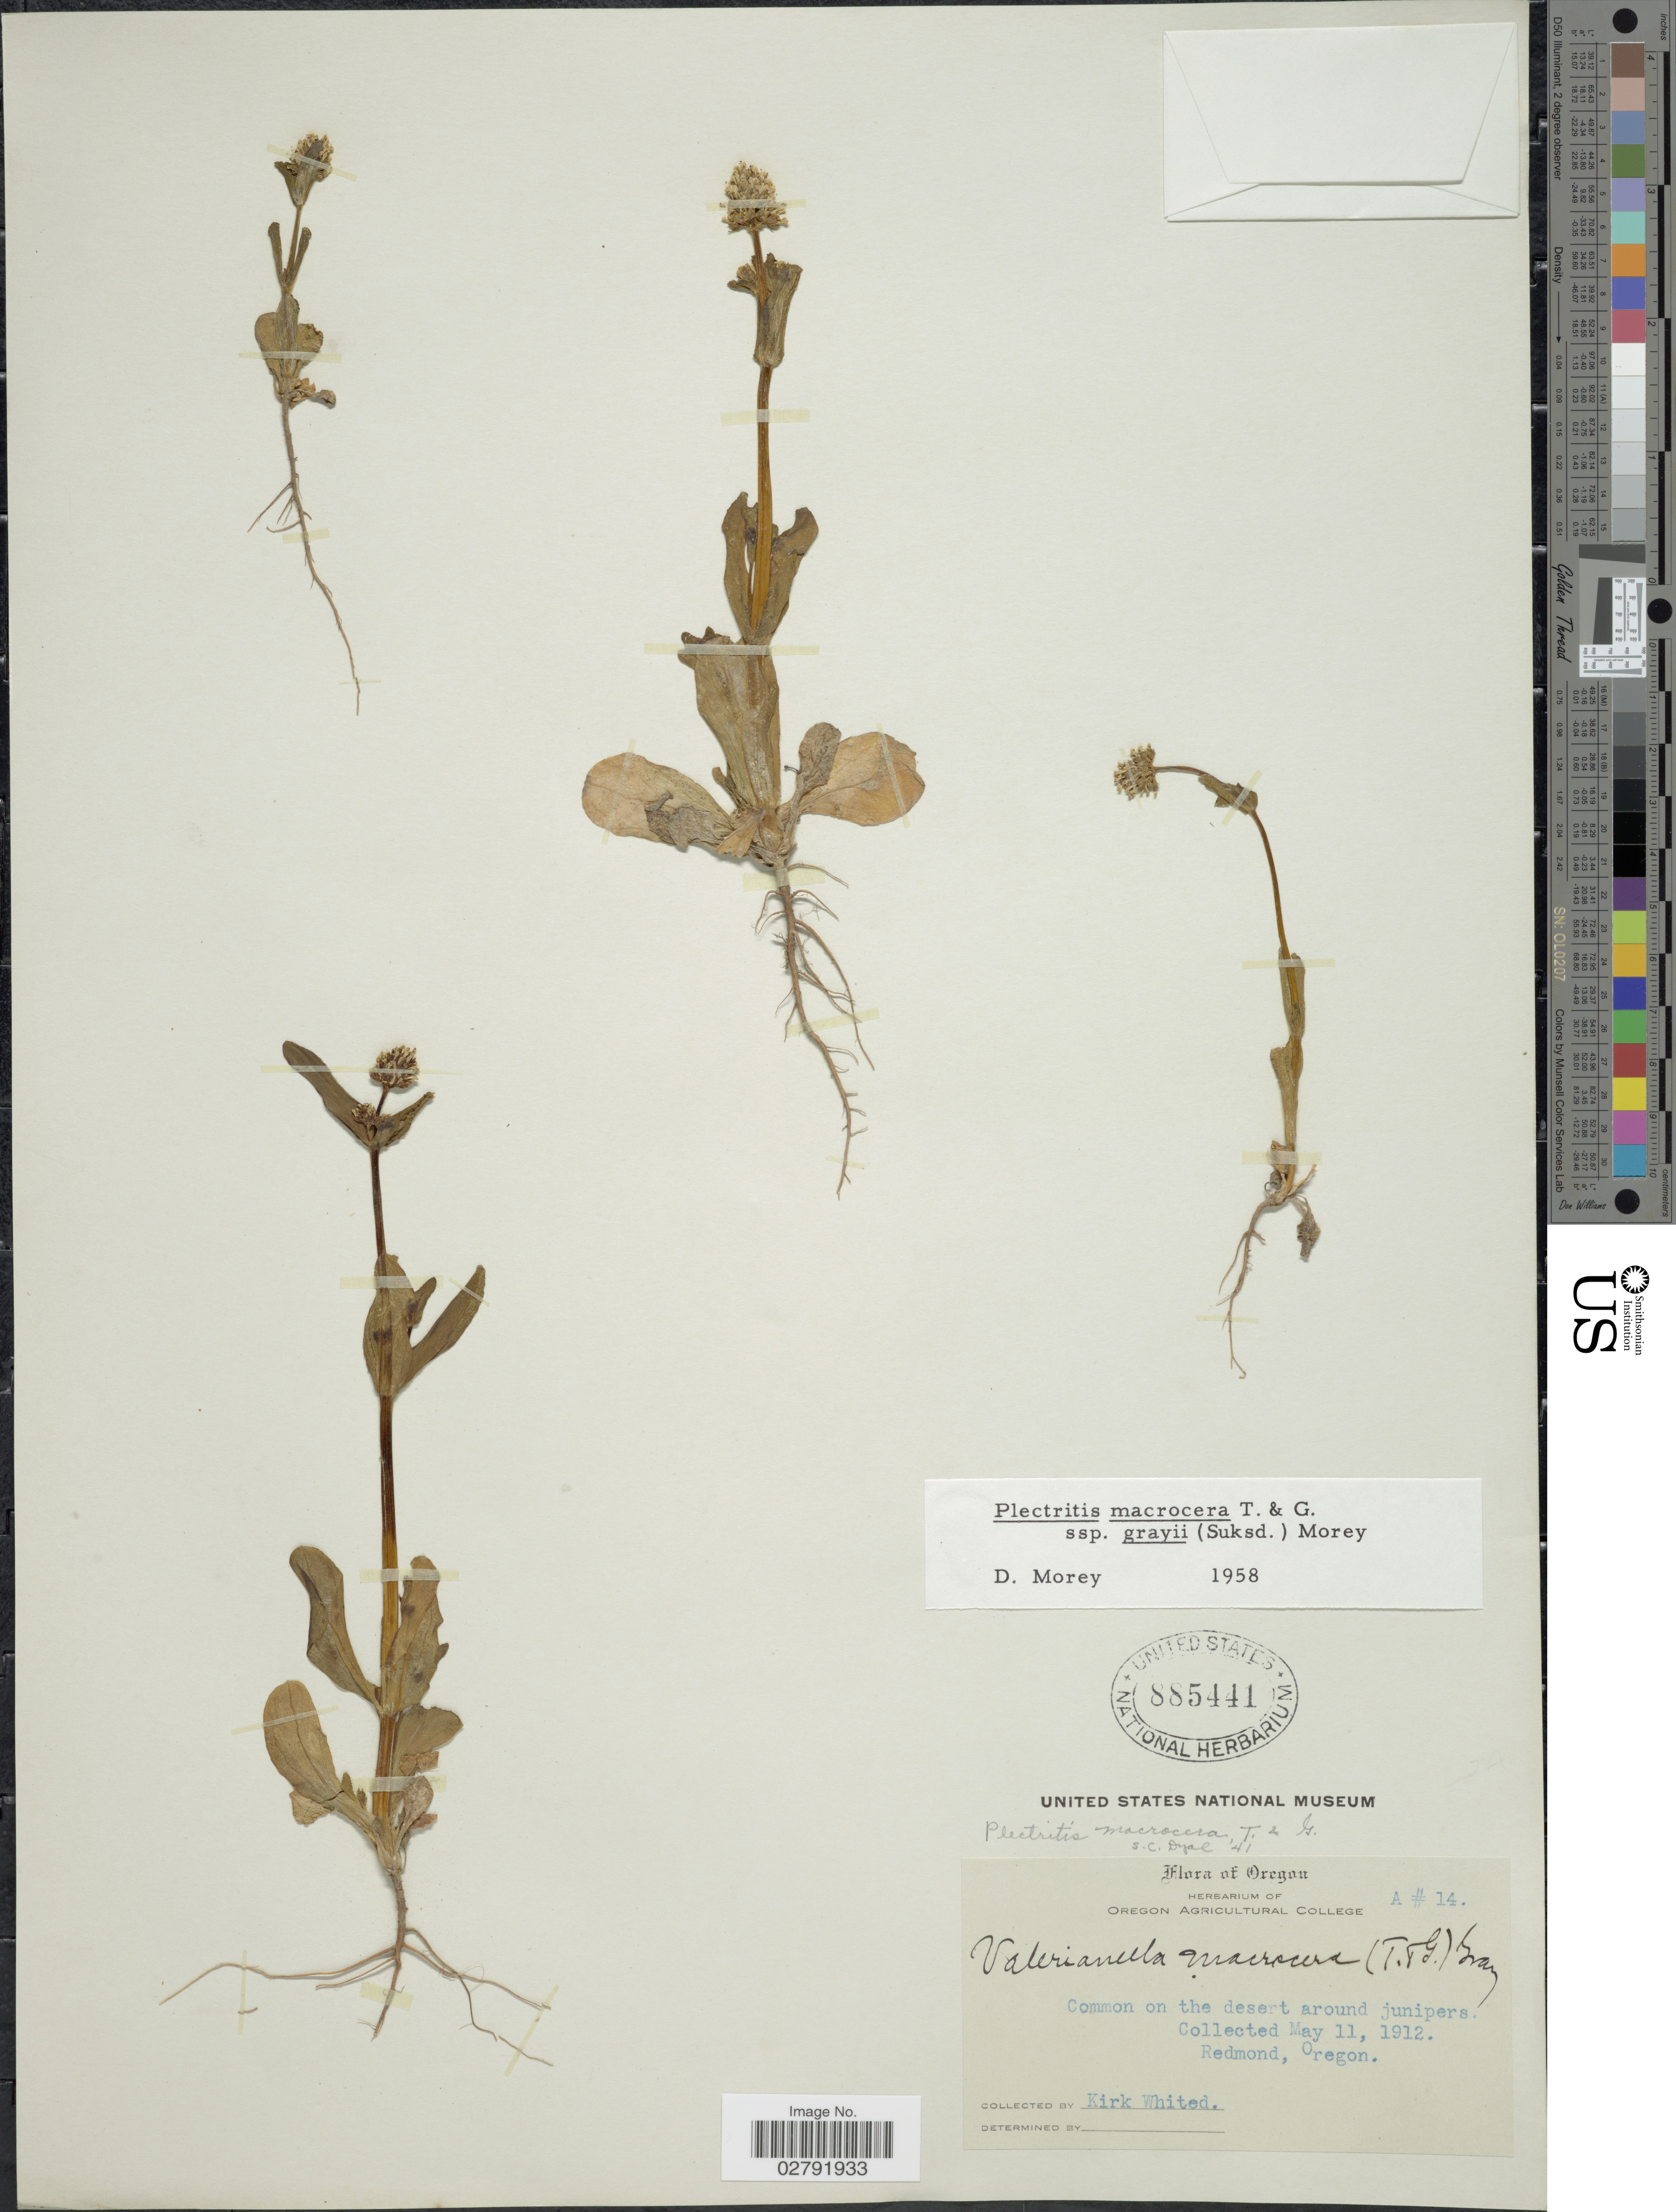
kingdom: Plantae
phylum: Tracheophyta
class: Magnoliopsida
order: Dipsacales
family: Caprifoliaceae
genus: Plectritis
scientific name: Plectritis macrocera subsp. grayi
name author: (Suksd.) Morey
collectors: K. Whited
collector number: A 14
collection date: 1912-05-11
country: United States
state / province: Oregon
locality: Redmond.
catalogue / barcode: US 885441